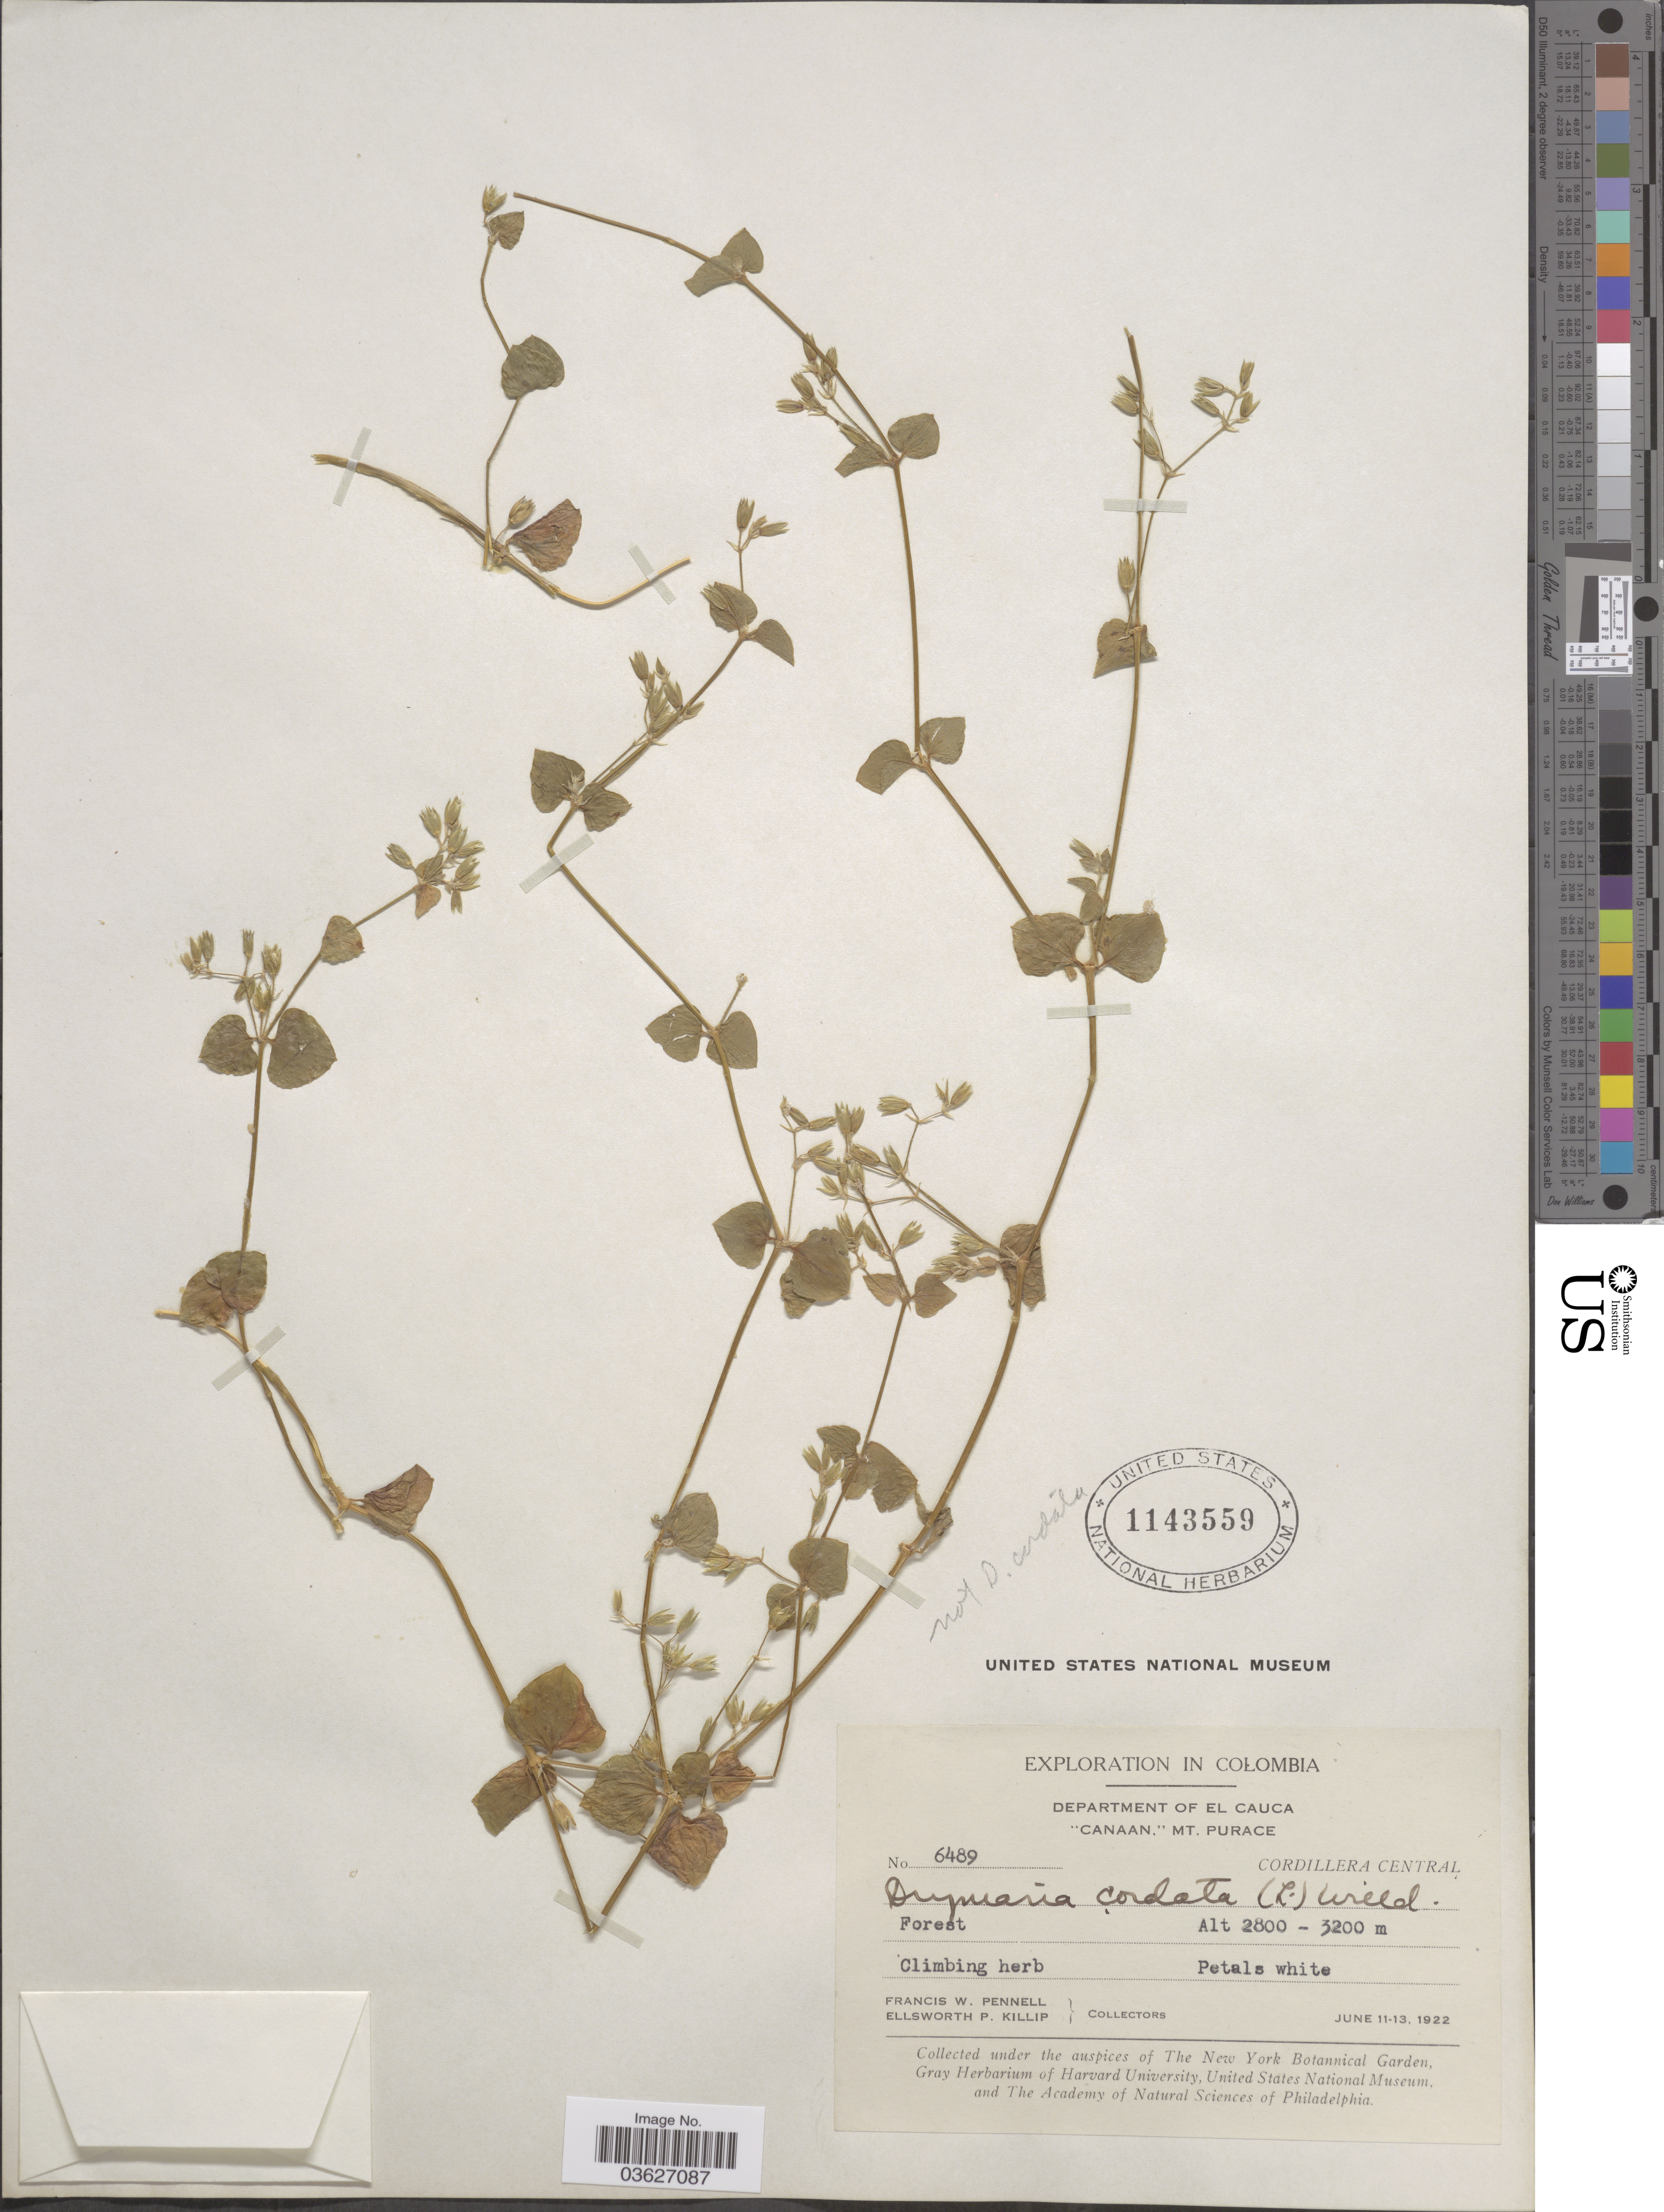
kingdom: Plantae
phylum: Tracheophyta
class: Magnoliopsida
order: Caryophyllales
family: Caryophyllaceae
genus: Drymaria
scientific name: Drymaria ovata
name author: Humb. & Bonpl. ex Schult.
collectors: F. W. Pennell & E. P. Killip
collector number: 6489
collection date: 1922-06-11/1922-06-13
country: Colombia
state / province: Cauca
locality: Department of El Cauca. "Canaan," Mt. Purace. Cordillera Central.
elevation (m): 2800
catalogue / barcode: US 1143559